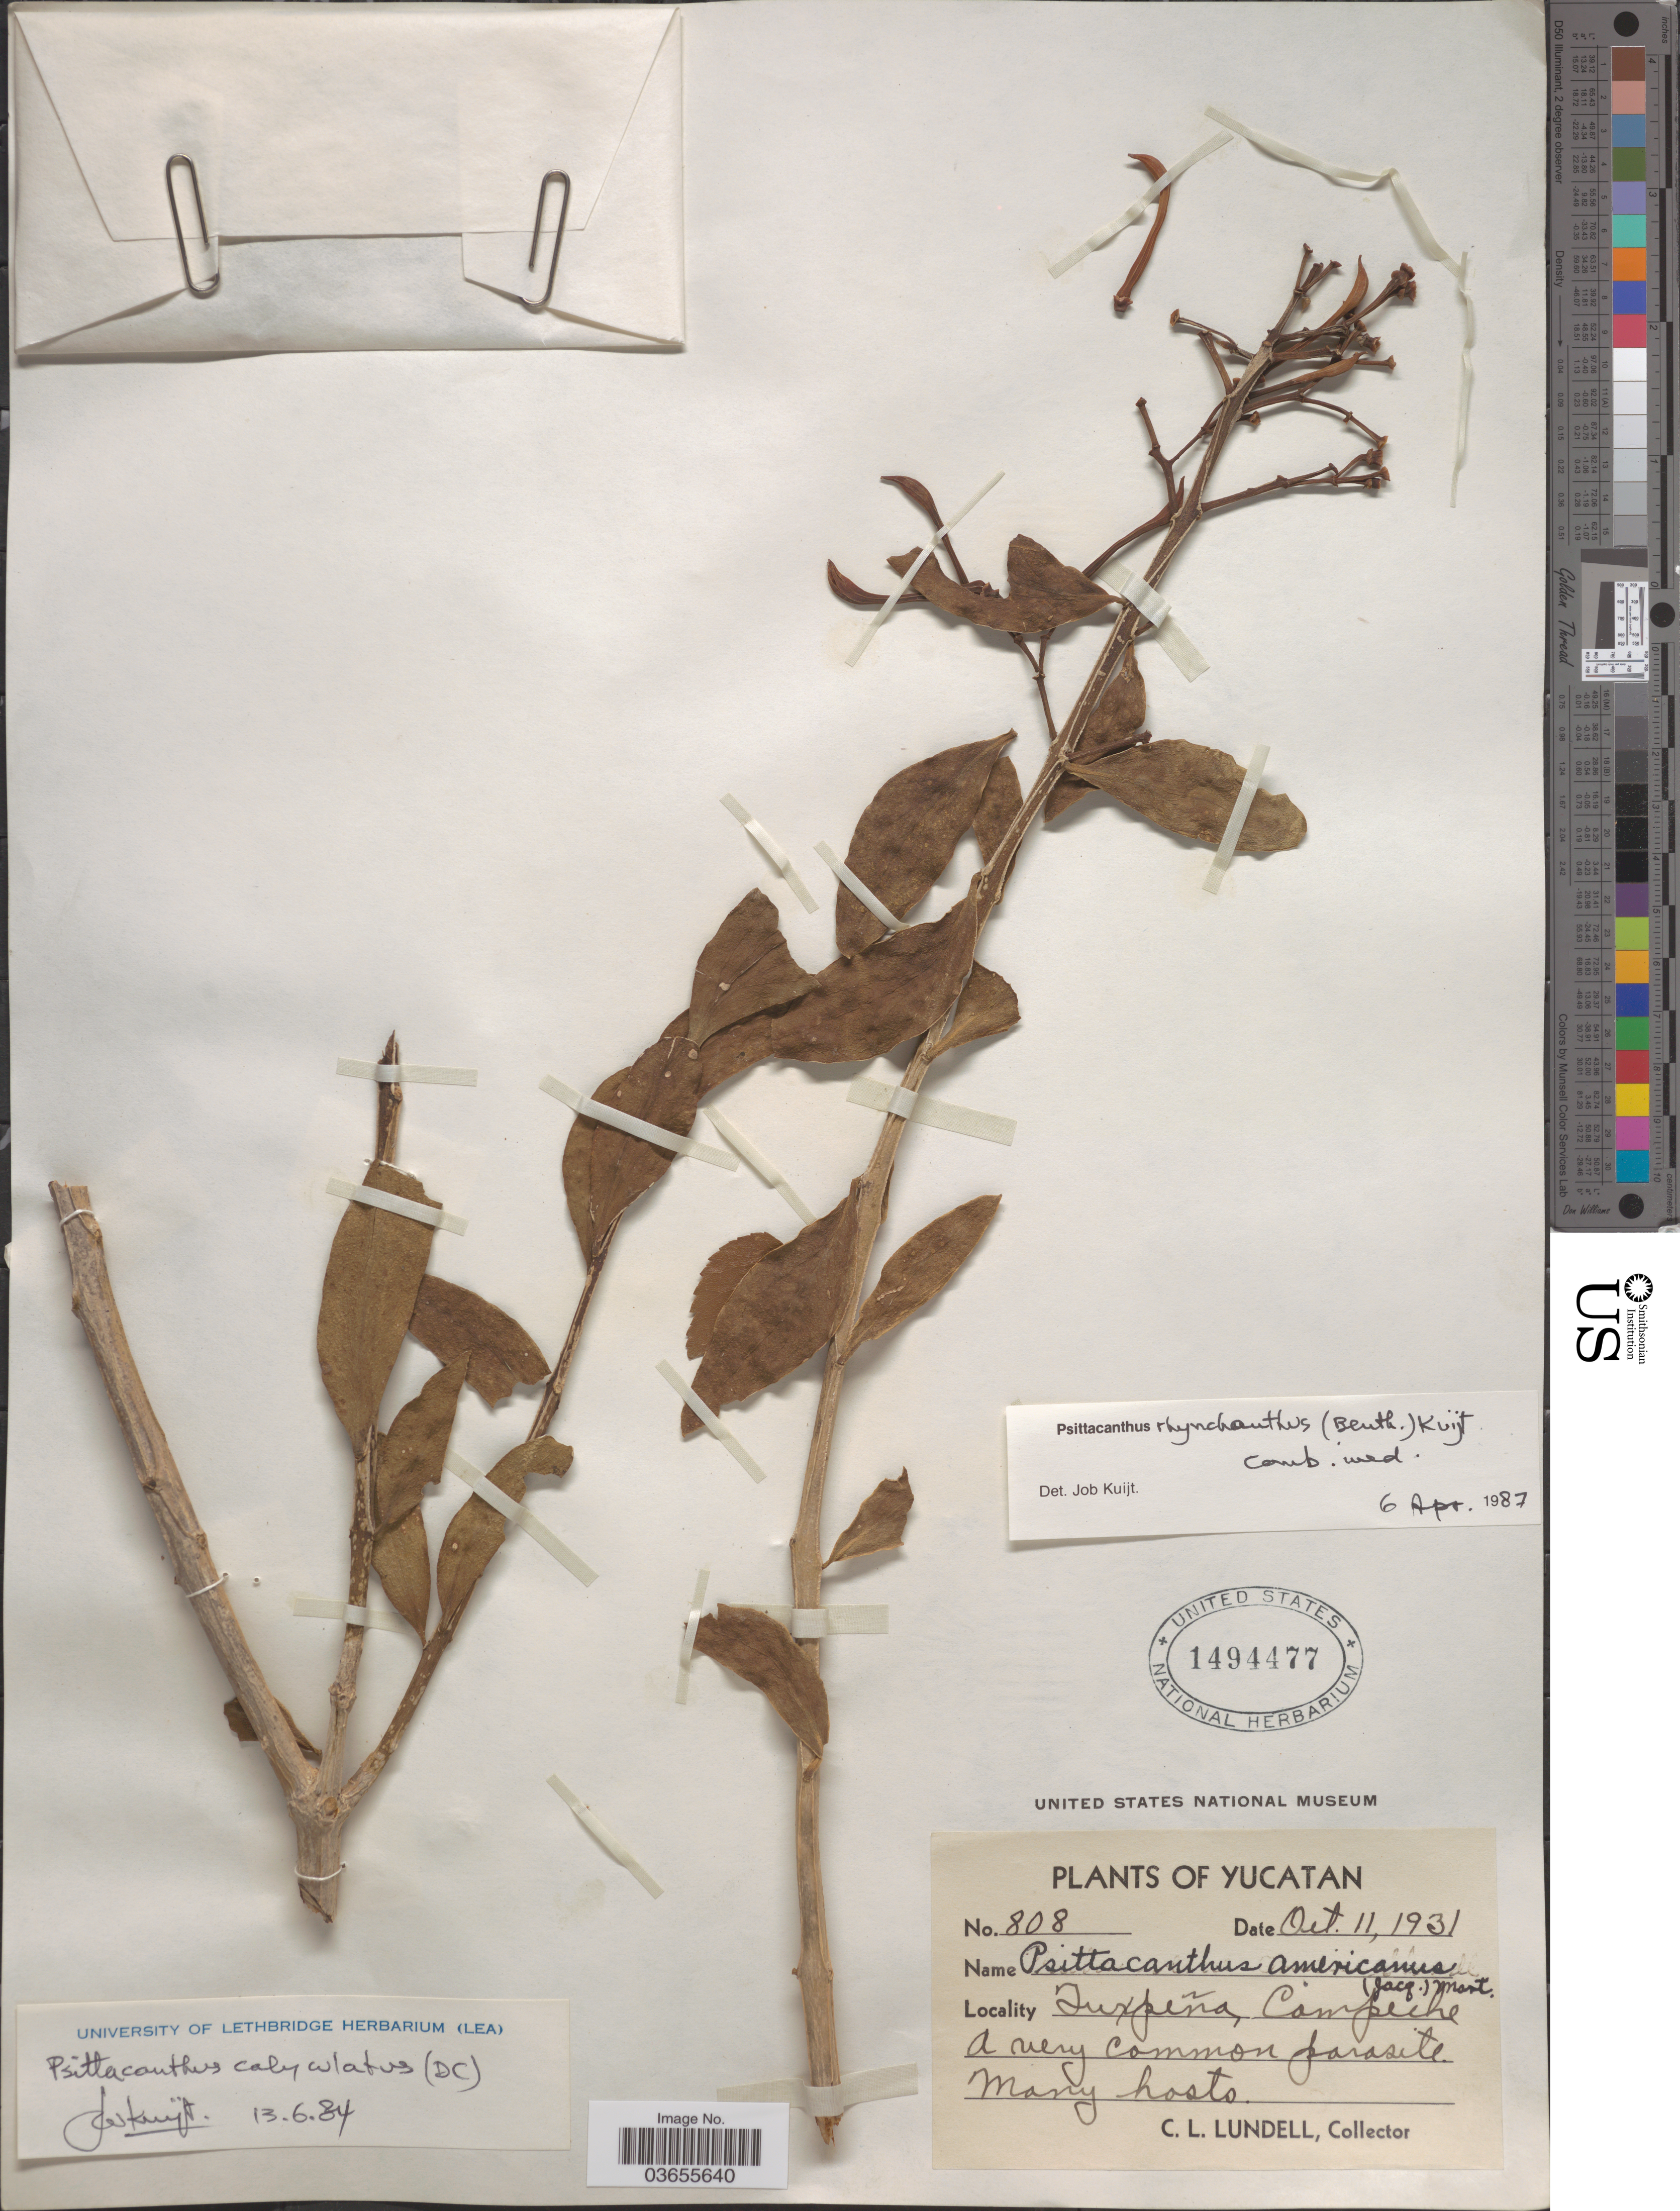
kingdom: Plantae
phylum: Tracheophyta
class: Magnoliopsida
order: Santalales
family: Loranthaceae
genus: Psittacanthus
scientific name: Psittacanthus rhynchanthus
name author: (Benth.) Kuijt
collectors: C. L. Lundell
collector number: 808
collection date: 1931-10-11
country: Mexico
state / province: Campeche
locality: Yucatan. Tuxpeña.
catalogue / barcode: US 1494477